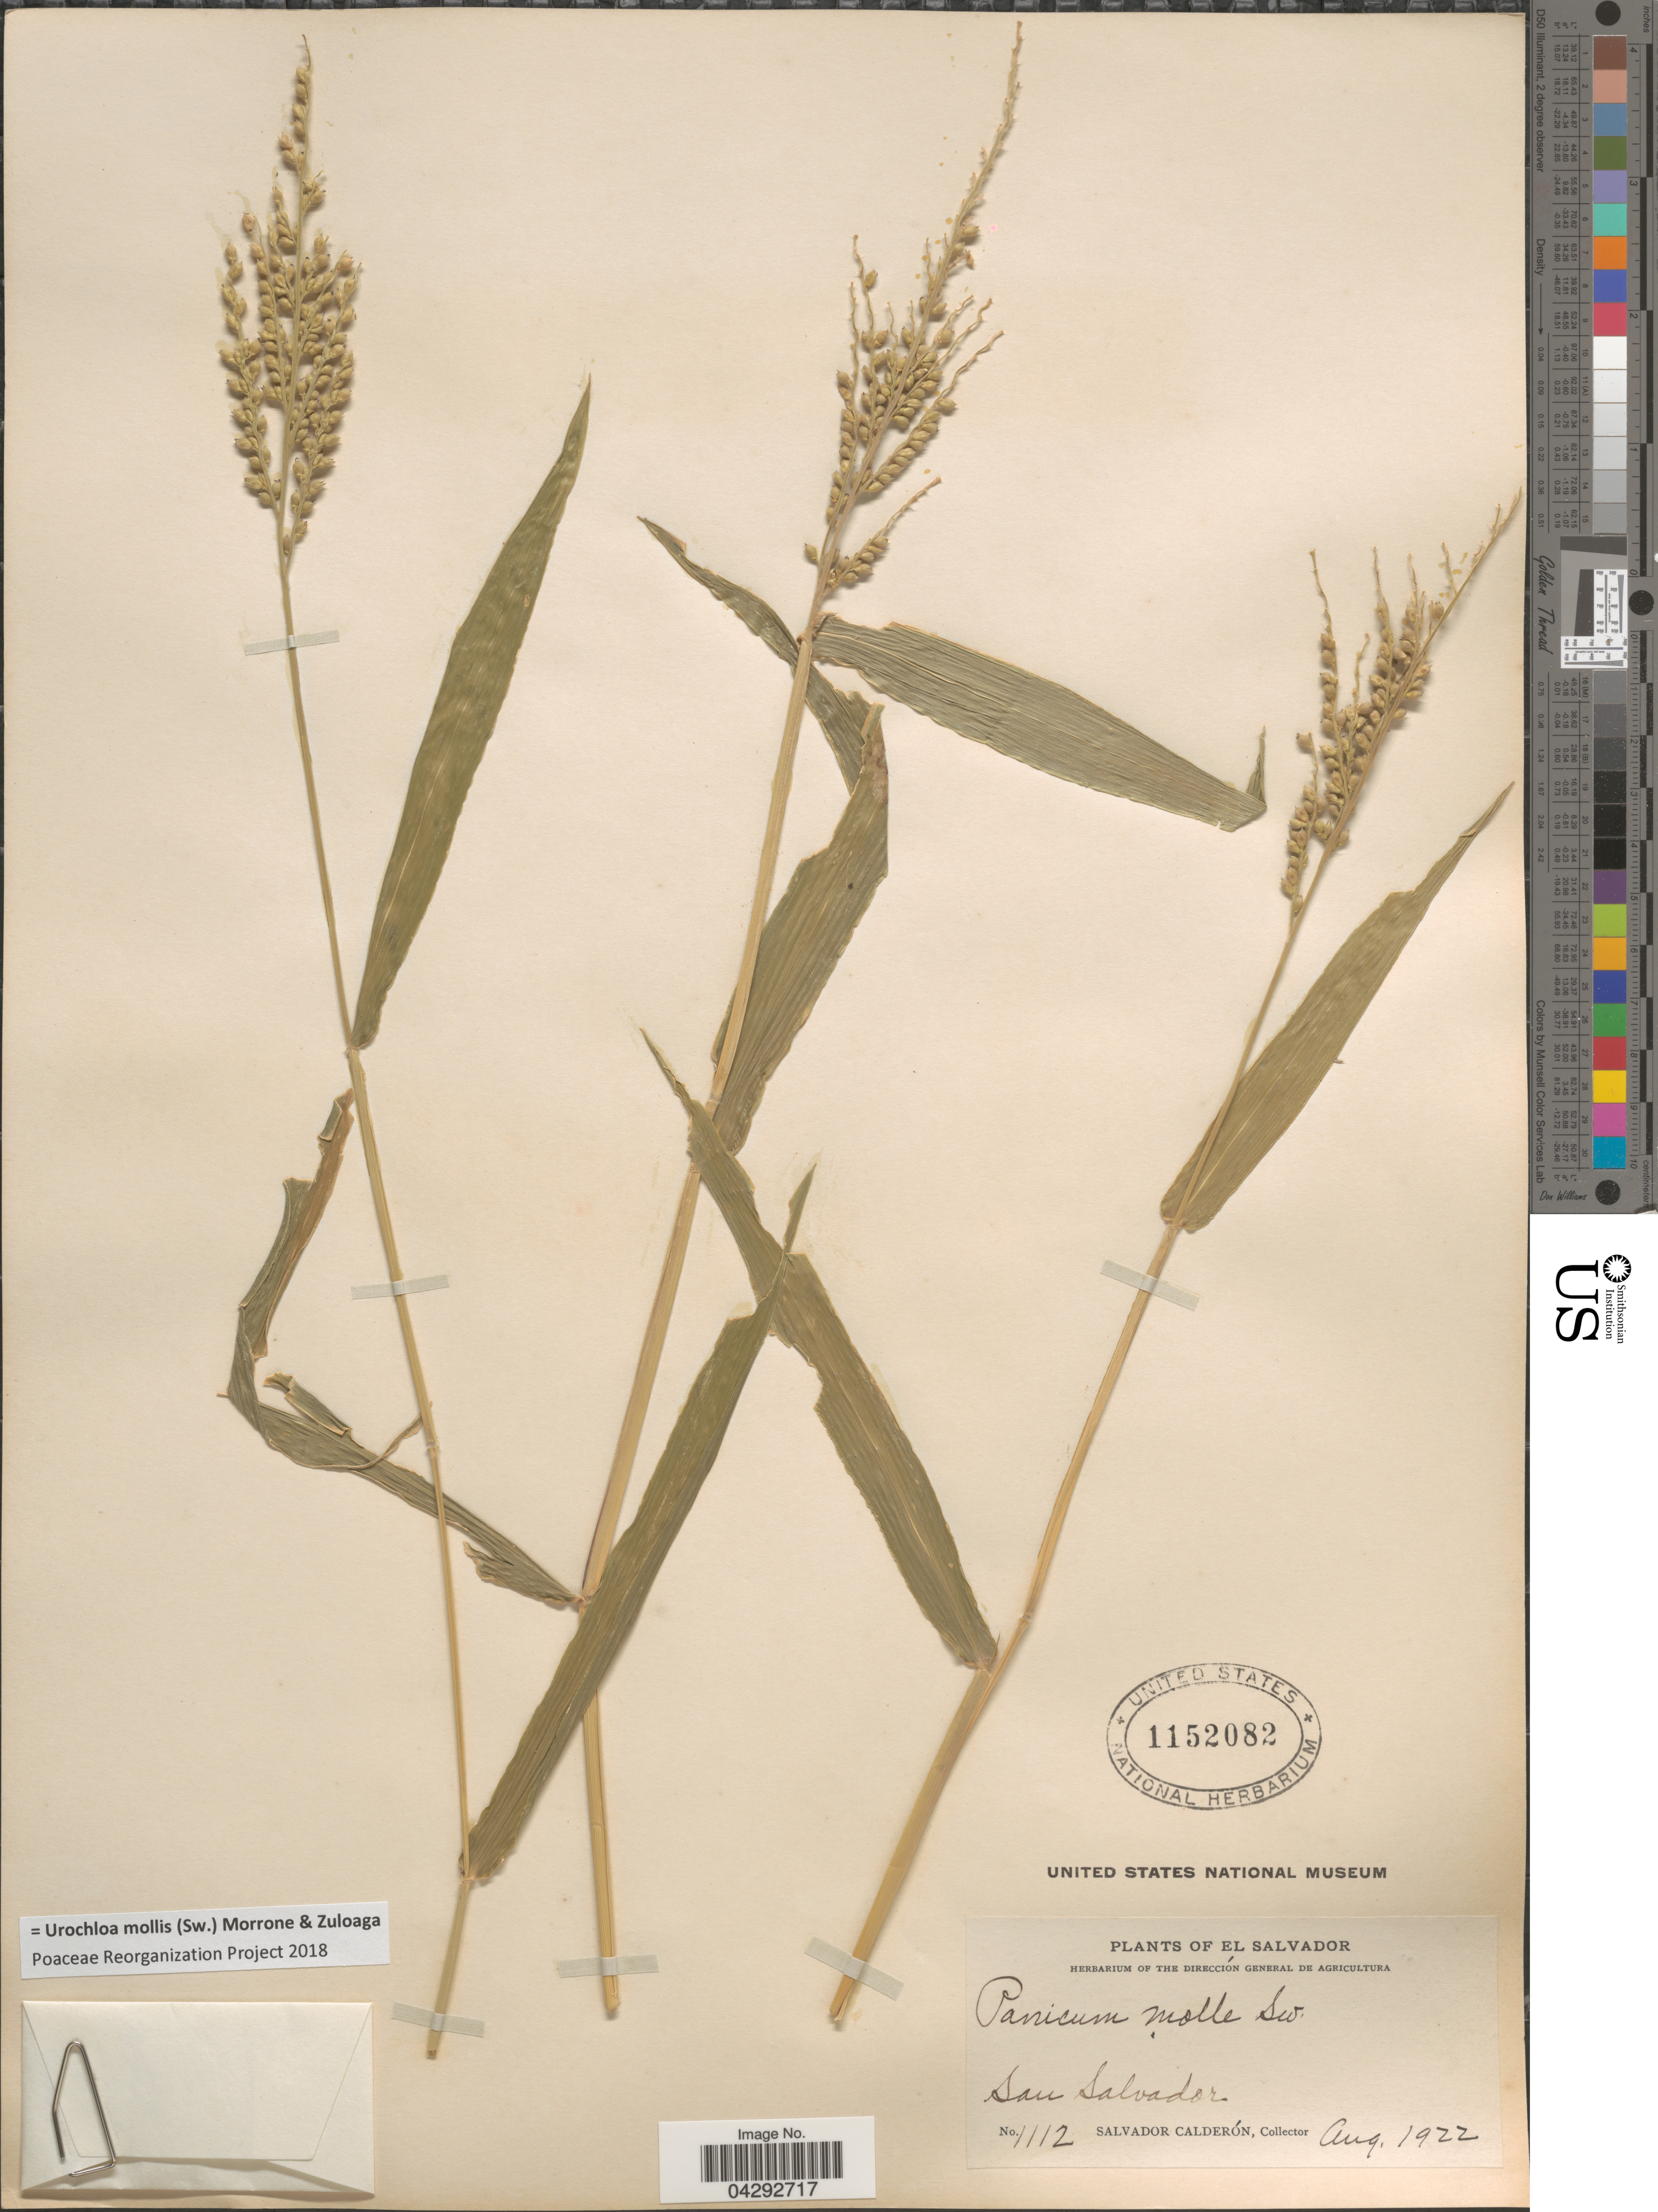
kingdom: Plantae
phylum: Tracheophyta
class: Liliopsida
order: Poales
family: Poaceae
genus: Urochloa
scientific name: Urochloa mollis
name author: (Sw.) Morrone & Zuloaga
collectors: S. Calderón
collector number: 1112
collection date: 1922-08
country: El Salvador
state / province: San Salvador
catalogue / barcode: US 1152082